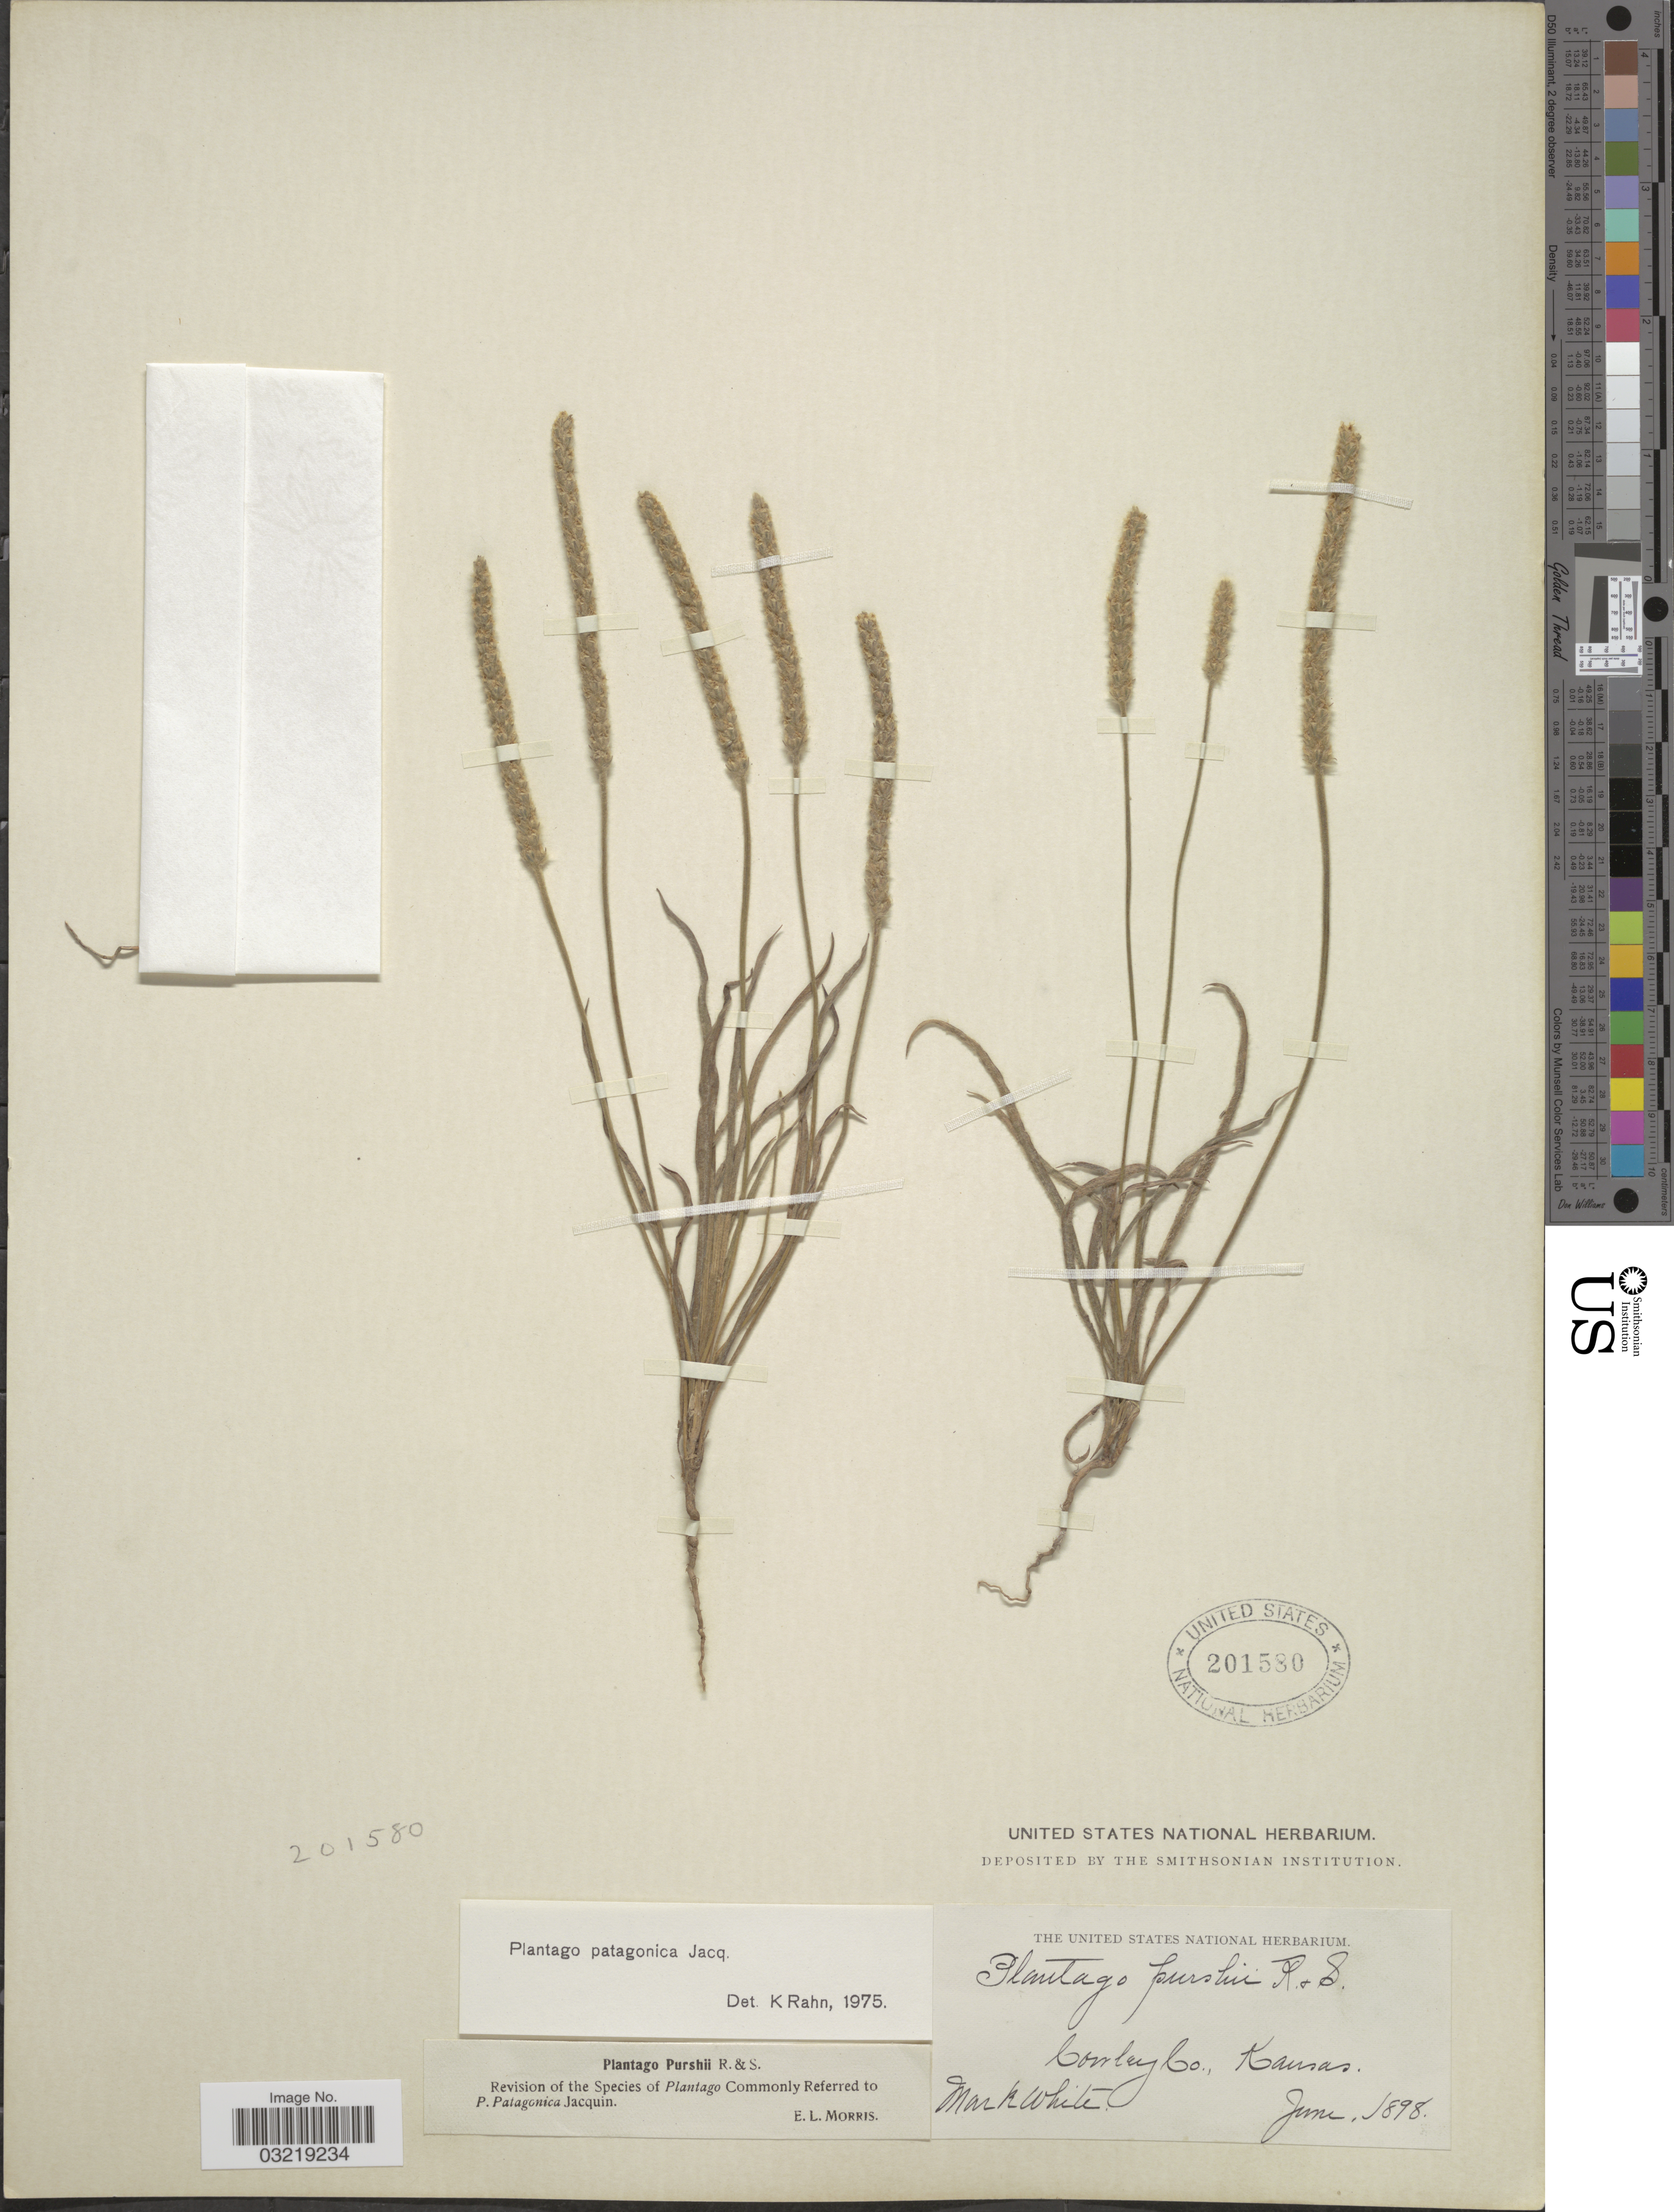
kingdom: Plantae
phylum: Tracheophyta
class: Magnoliopsida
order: Lamiales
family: Plantaginaceae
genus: Plantago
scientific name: Plantago patagonica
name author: Jacq.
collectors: M. White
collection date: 1898-06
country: United States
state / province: Kansas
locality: Cowley Co.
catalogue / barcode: US 201580